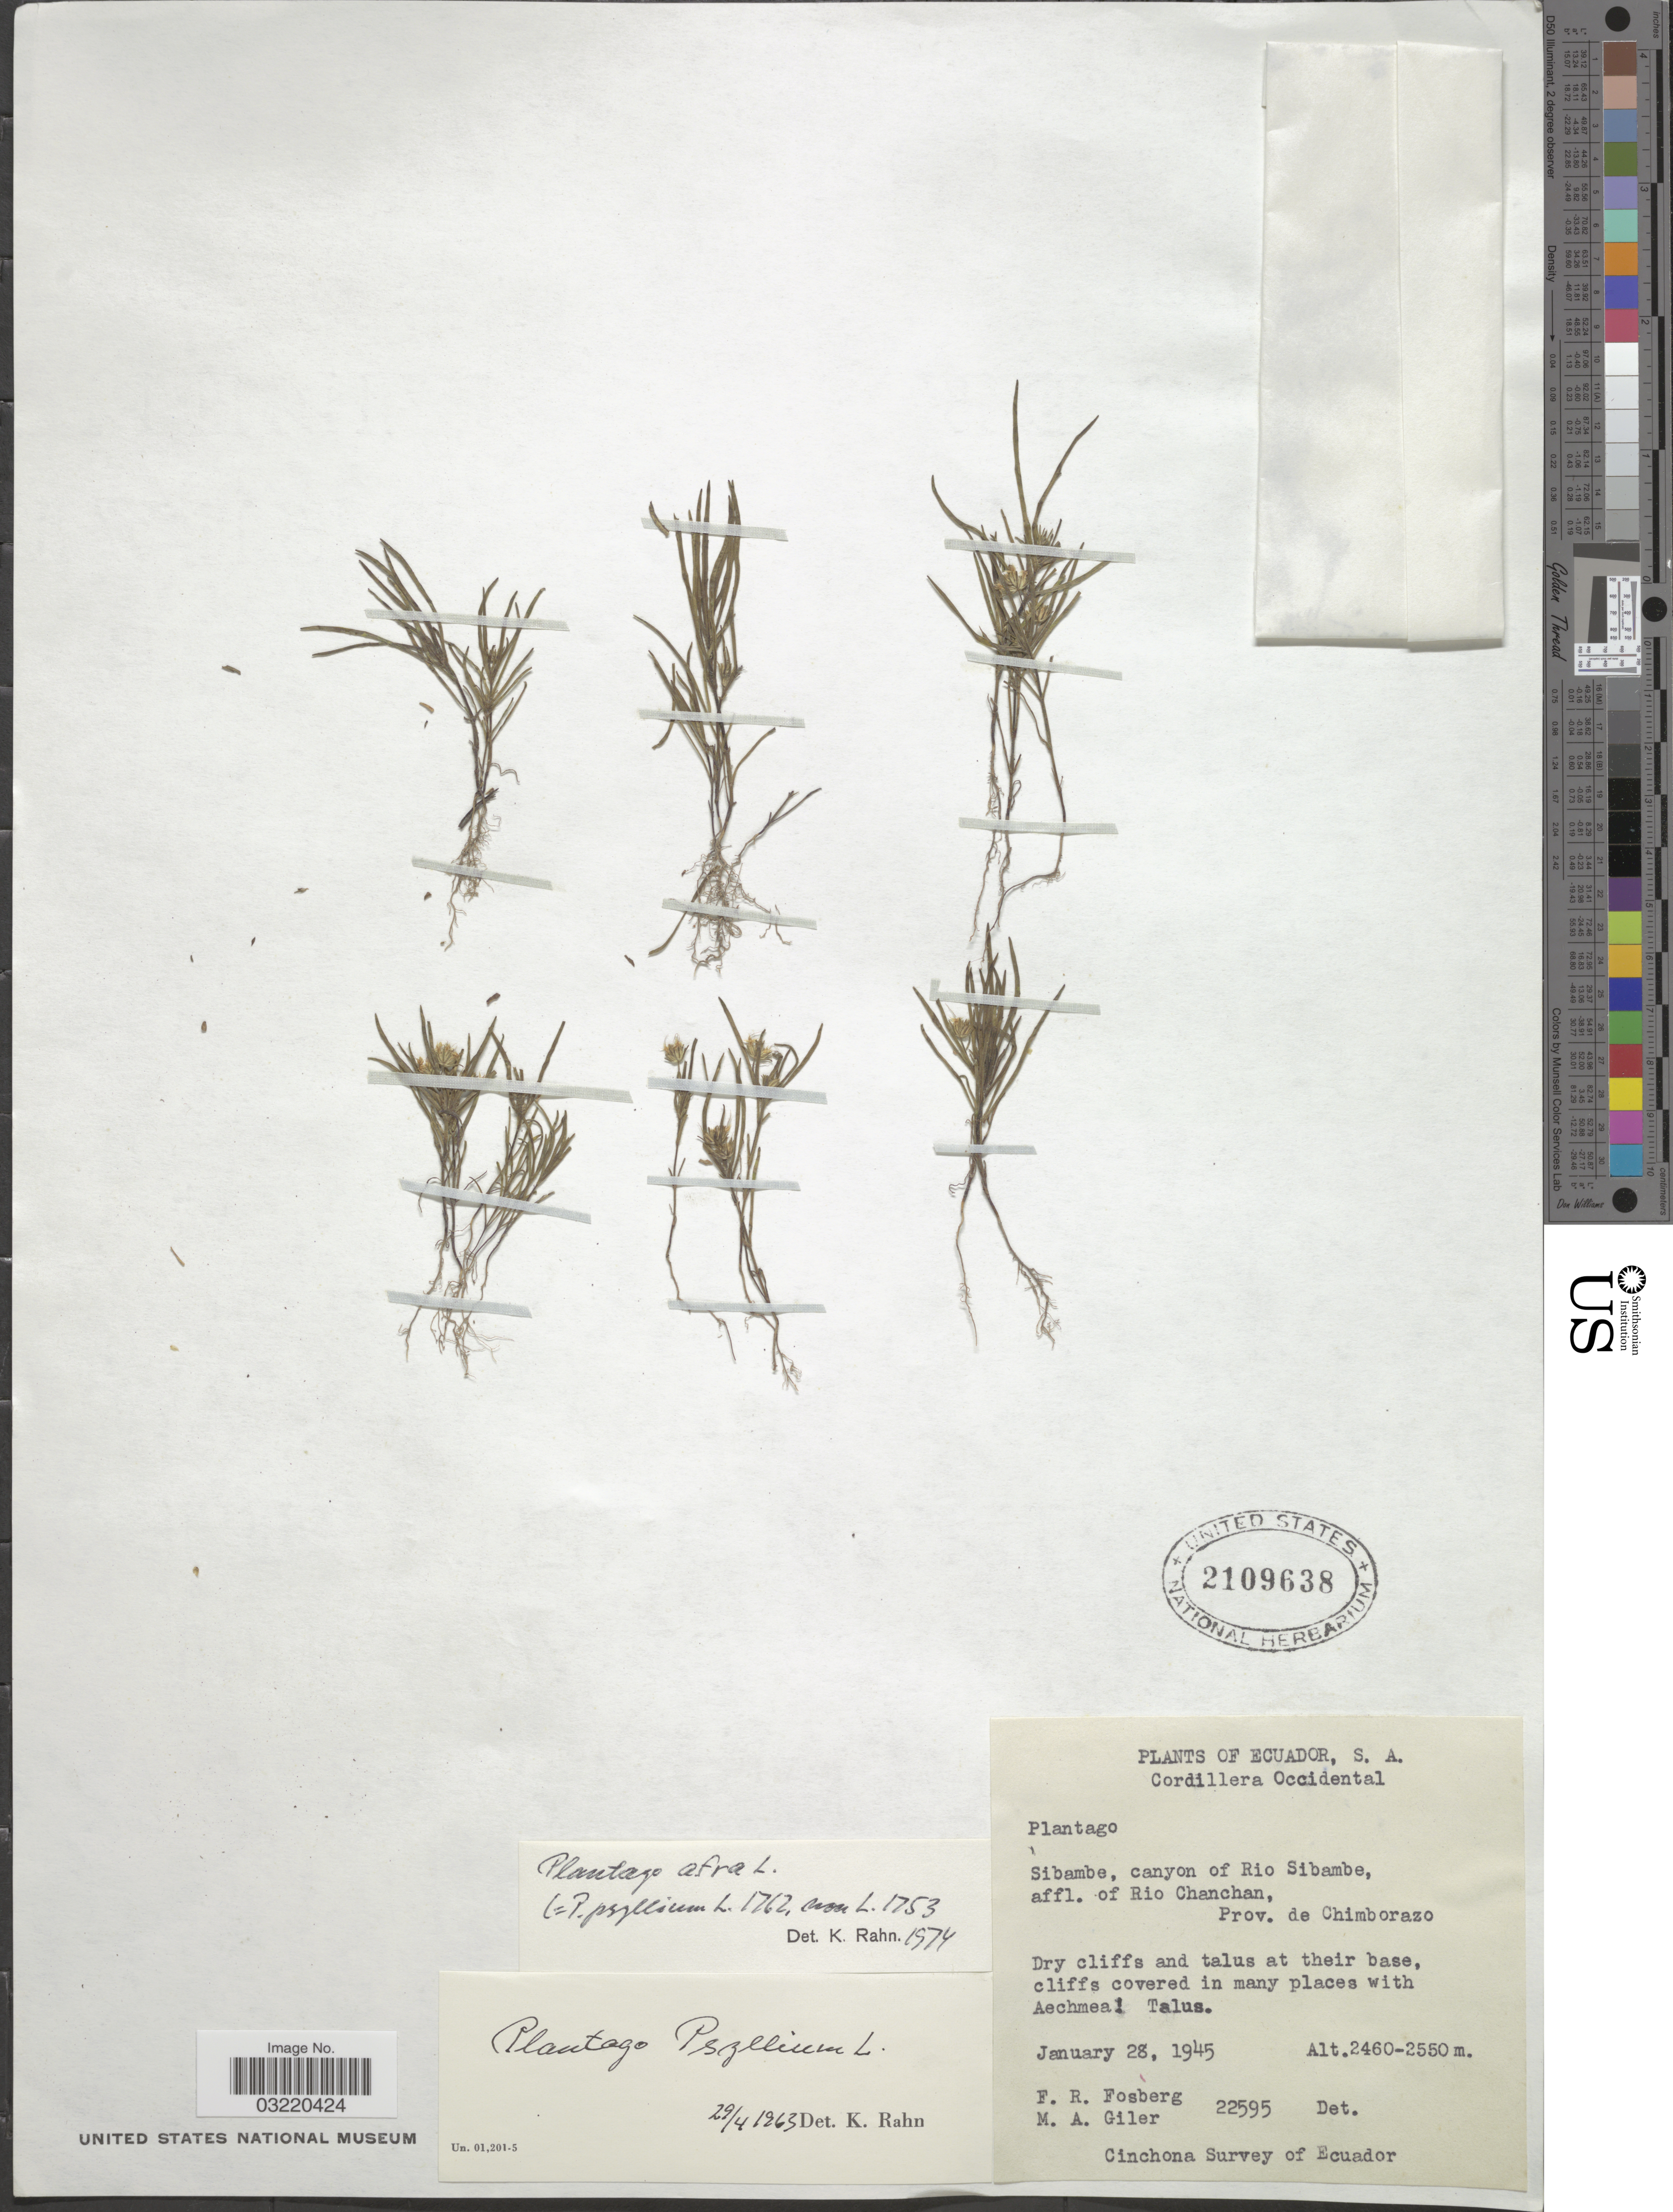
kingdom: Plantae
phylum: Tracheophyta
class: Magnoliopsida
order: Lamiales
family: Plantaginaceae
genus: Plantago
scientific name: Plantago afra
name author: L.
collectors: F. R. Fosberg & M. Giler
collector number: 22595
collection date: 1945-01-28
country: Ecuador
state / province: Chimborazo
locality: Cordillera Occidental. Sibambe, canyon of Rio Sibambe, affl. of Rio Chanchan.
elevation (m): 2460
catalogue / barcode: US 2109638